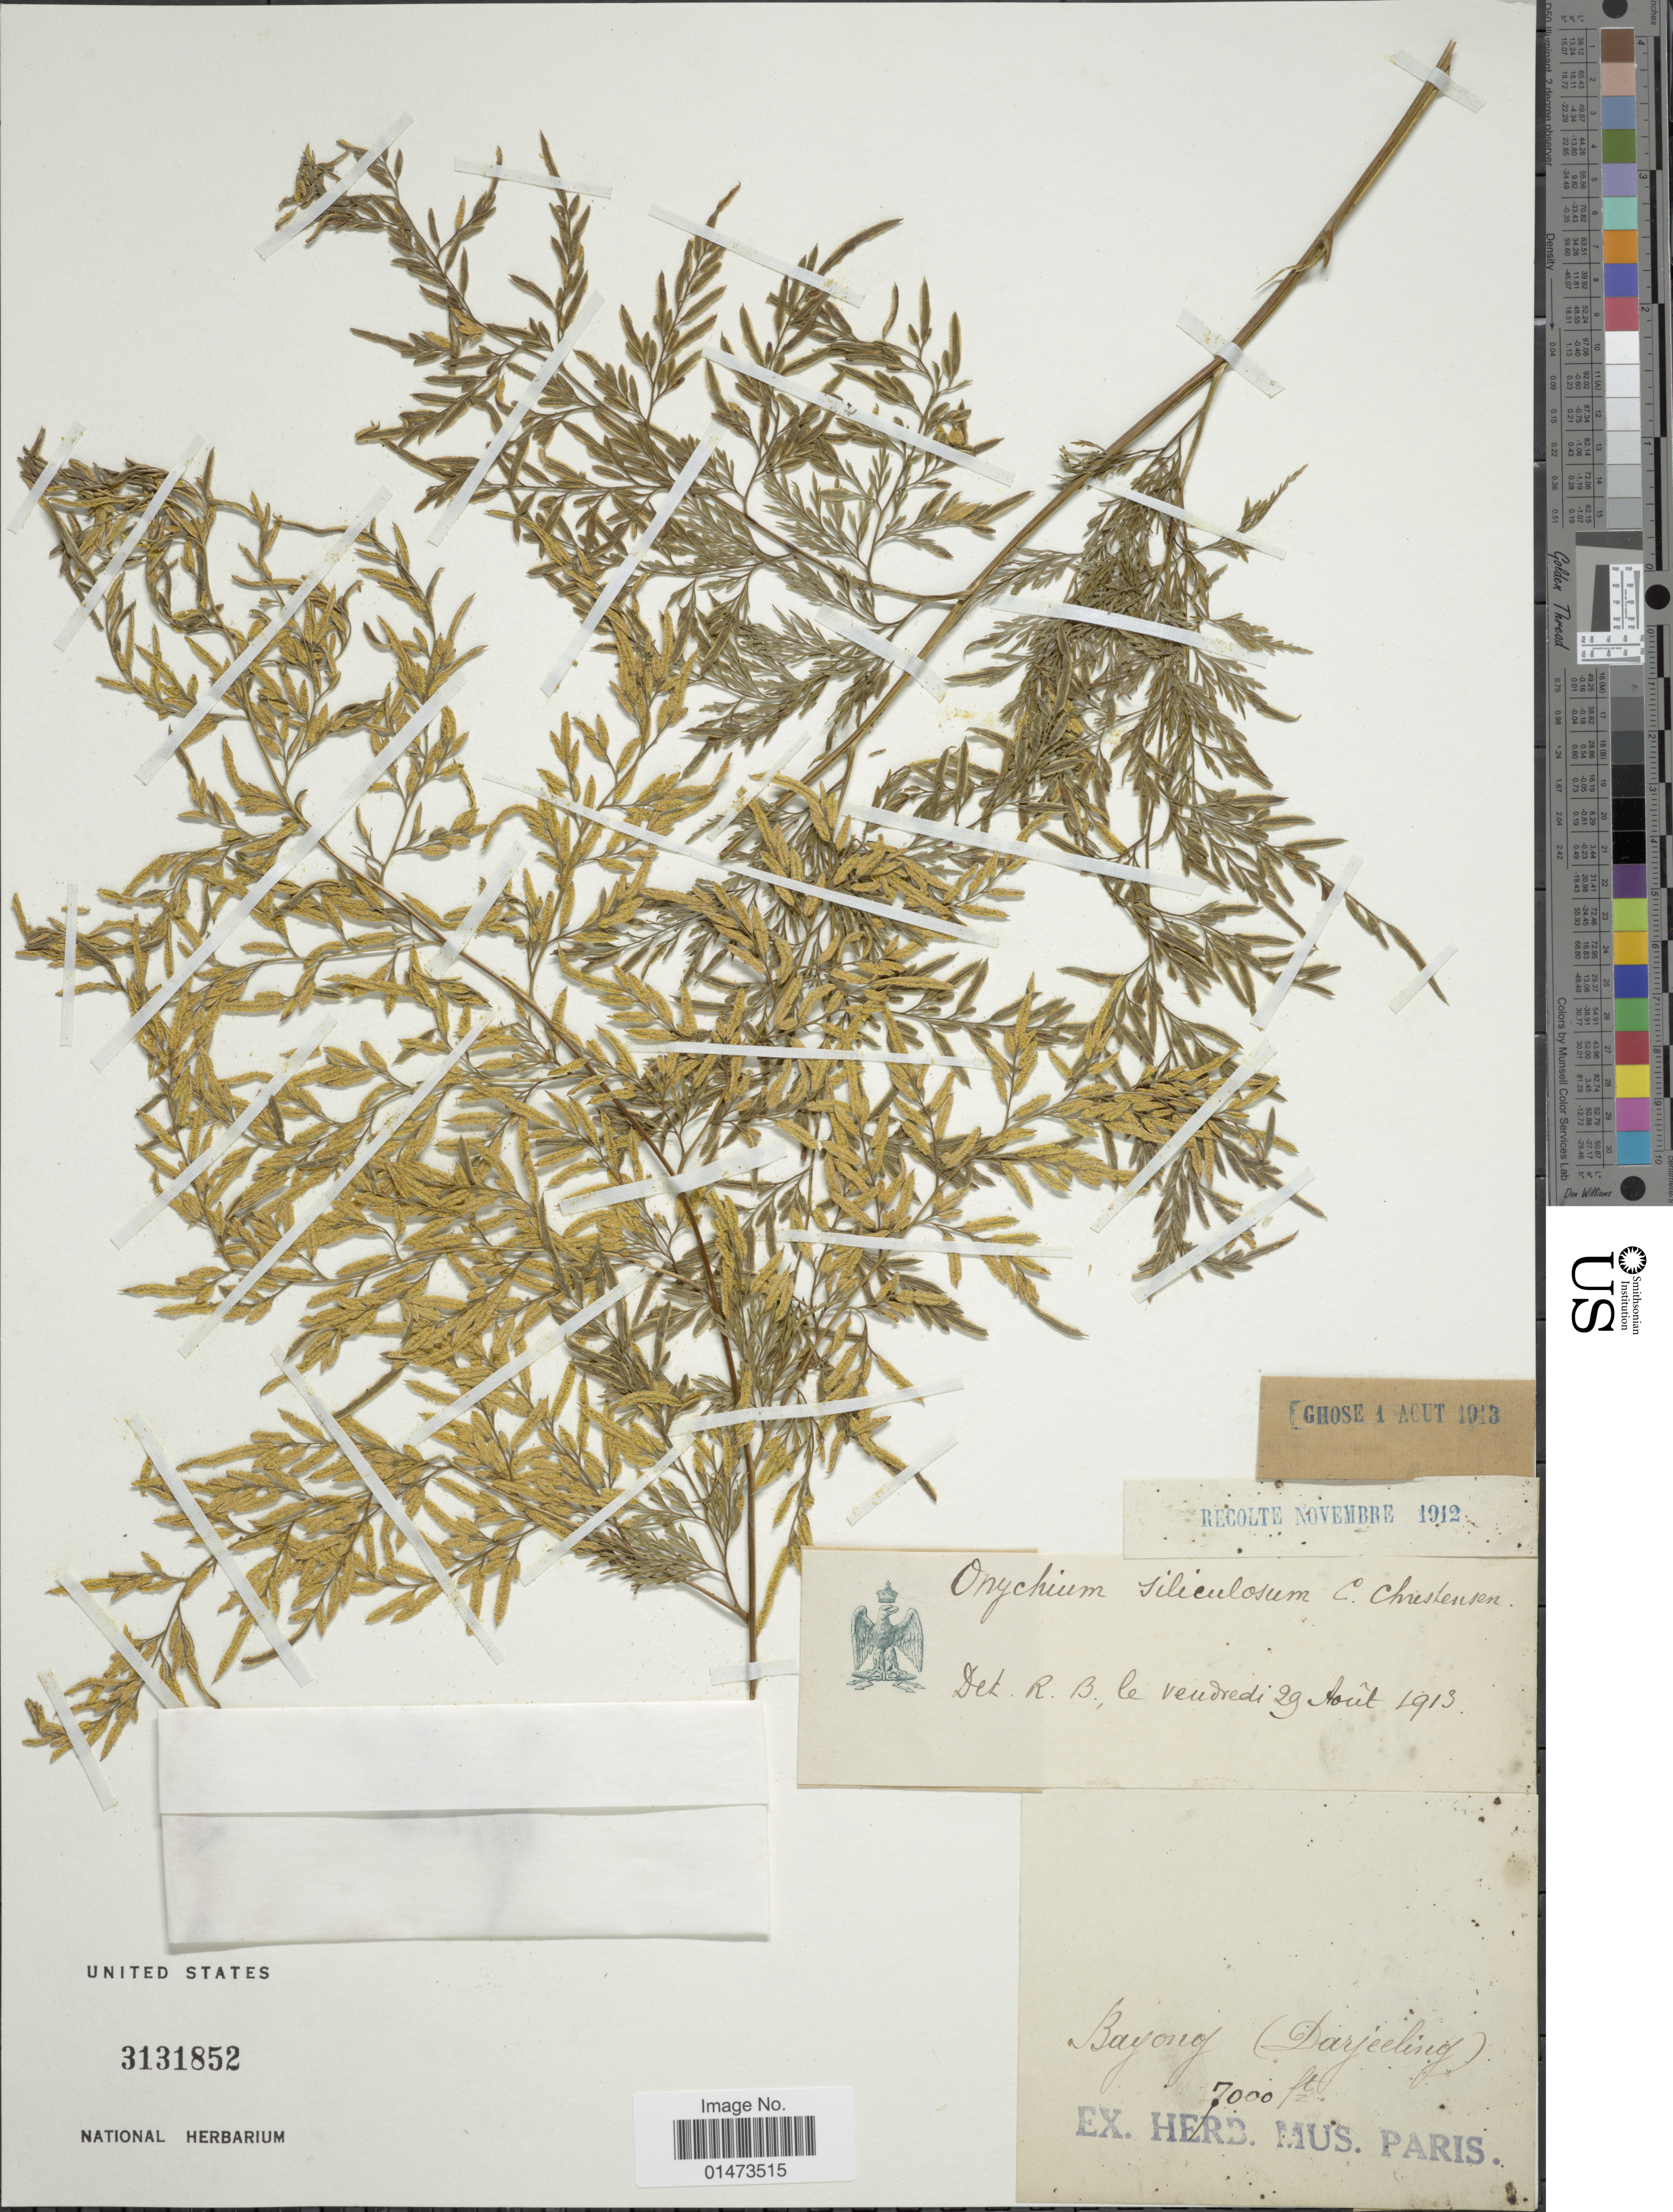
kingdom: Plantae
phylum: Tracheophyta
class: Polypodiopsida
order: Polypodiales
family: Pteridaceae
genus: Onychium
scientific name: Onychium siliculosum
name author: (Desv.) C. Chr.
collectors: ex herb. Mus. Paris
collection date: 1912-11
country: India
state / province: West Bengal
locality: Bayong (Darjeeling).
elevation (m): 2134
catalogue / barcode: US 3131852